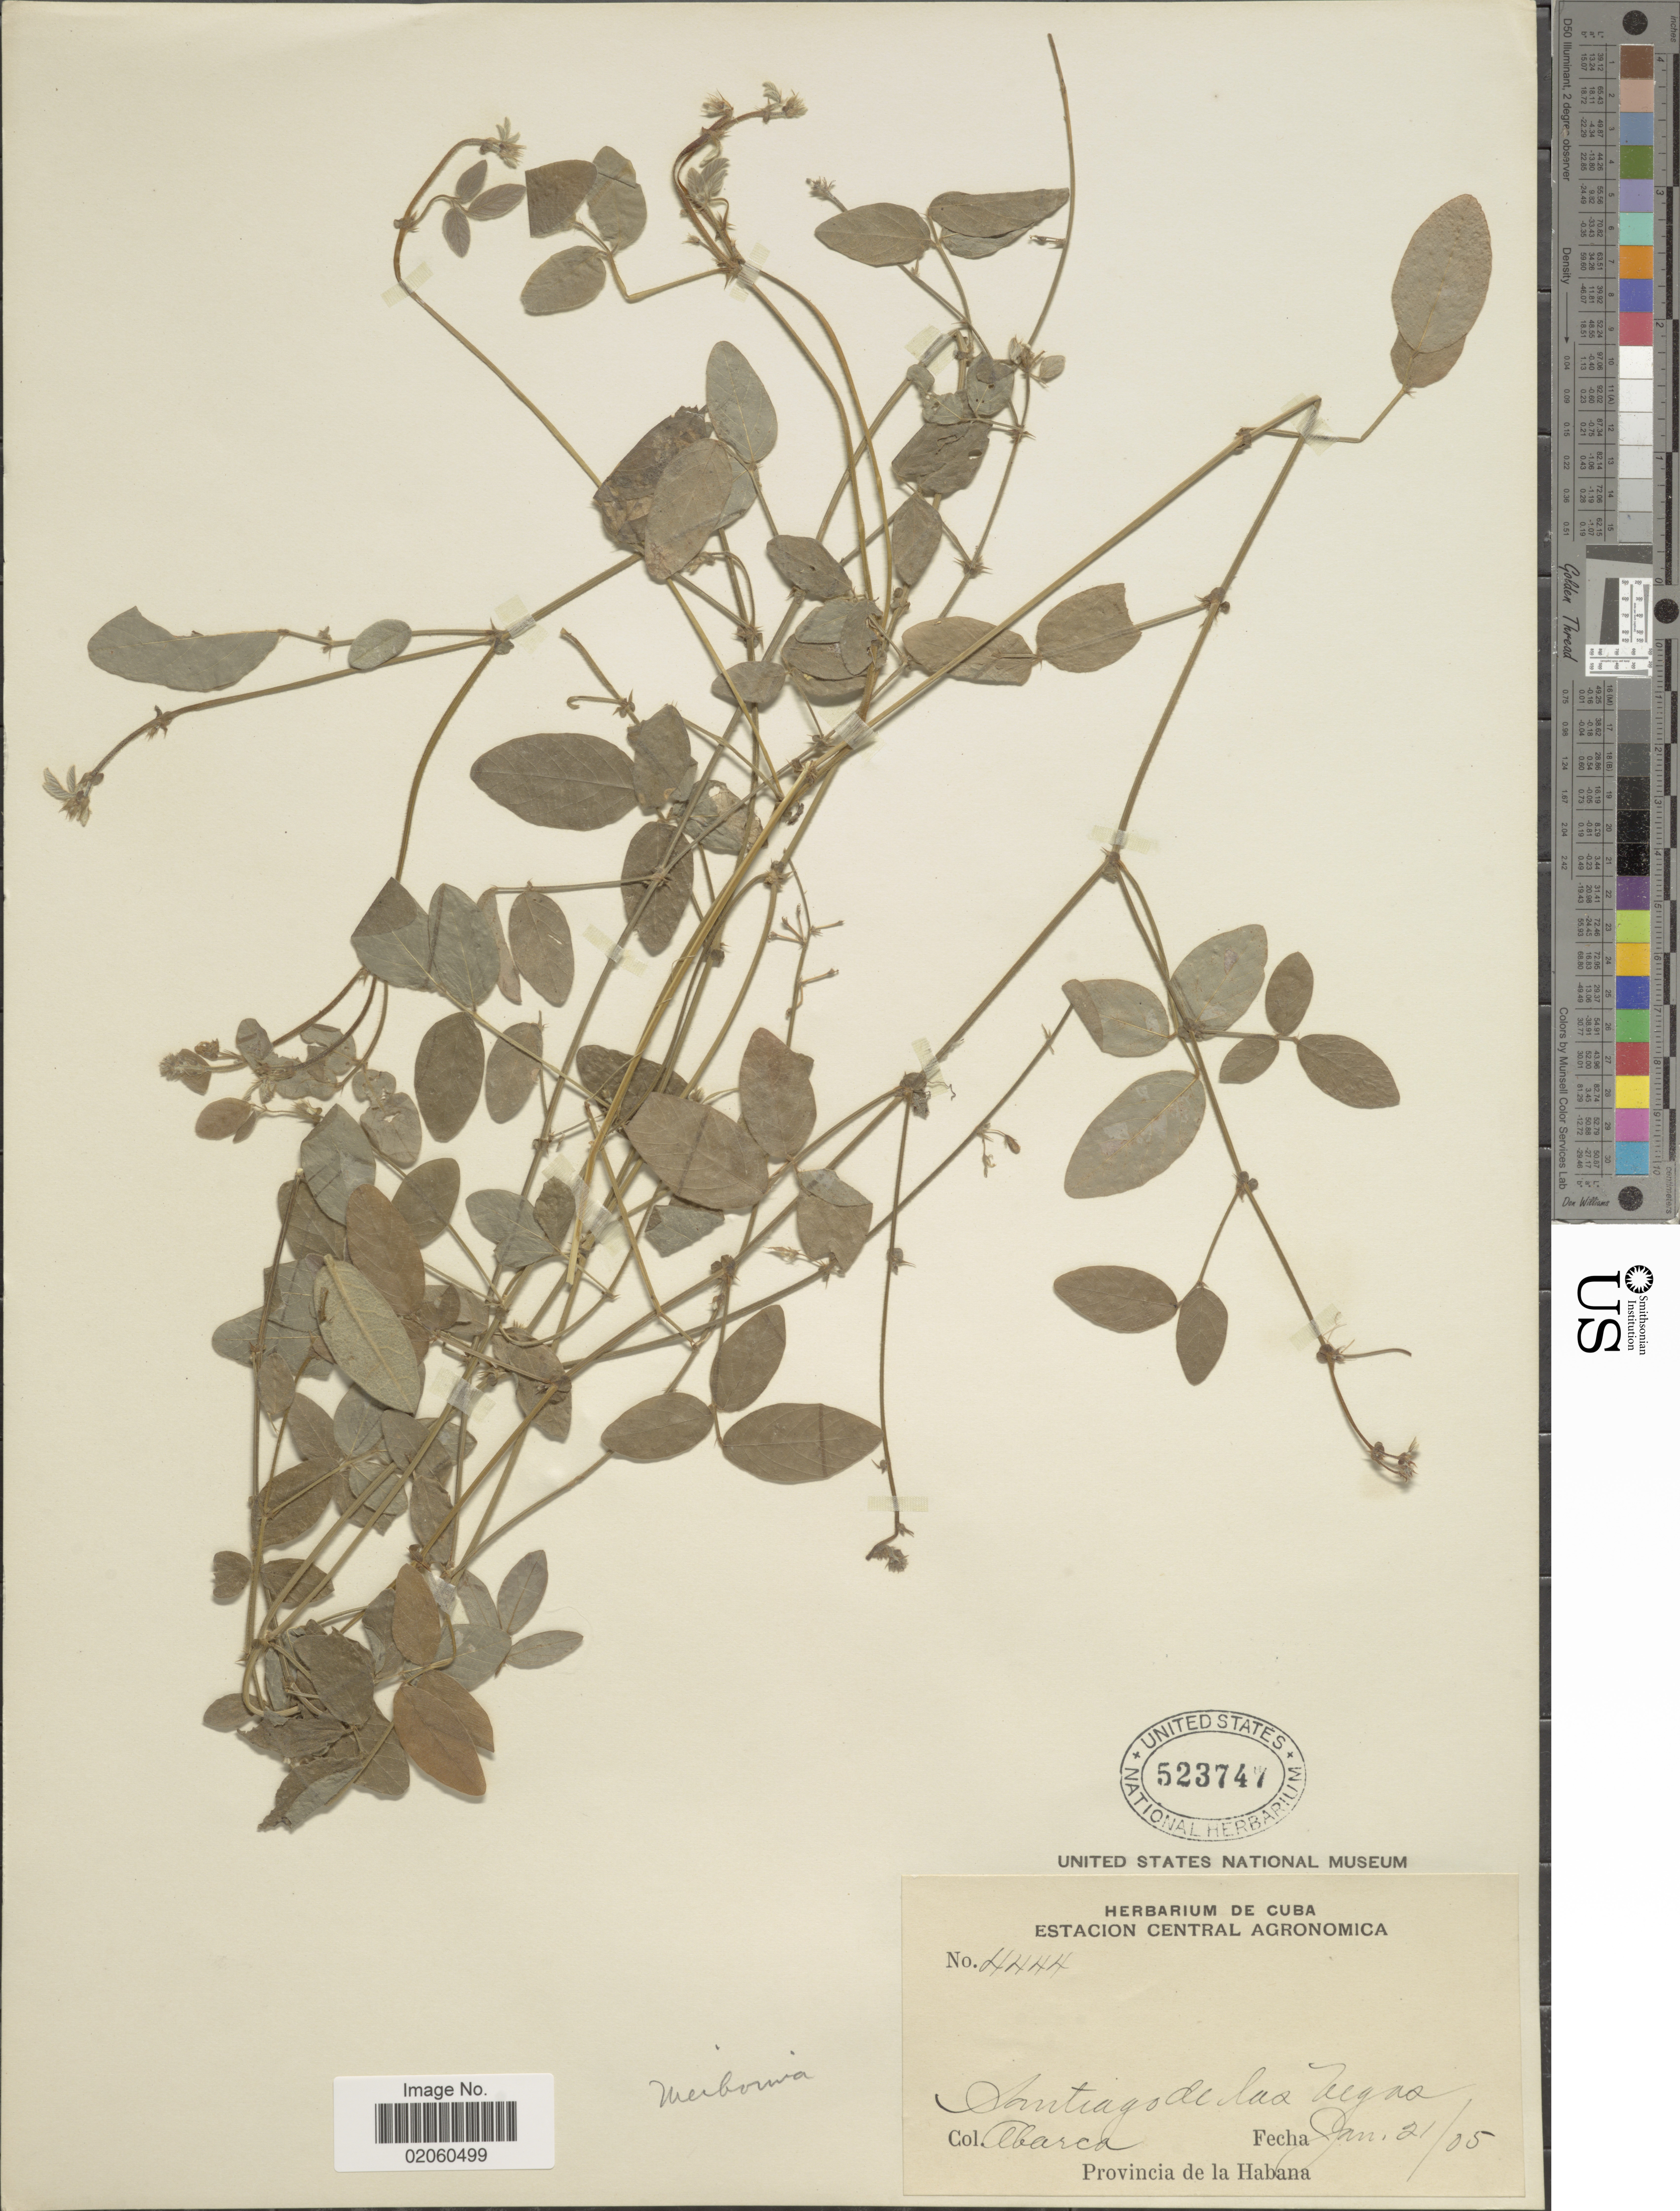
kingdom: Plantae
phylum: Tracheophyta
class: Magnoliopsida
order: Fabales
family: Fabaceae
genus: Desmodium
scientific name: Desmodium sp.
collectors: -- Abarca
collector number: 4444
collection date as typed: Transcribed d/m/y: 21/1/05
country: Cuba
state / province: La Habana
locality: Santiago de las Vegas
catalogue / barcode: US 523747